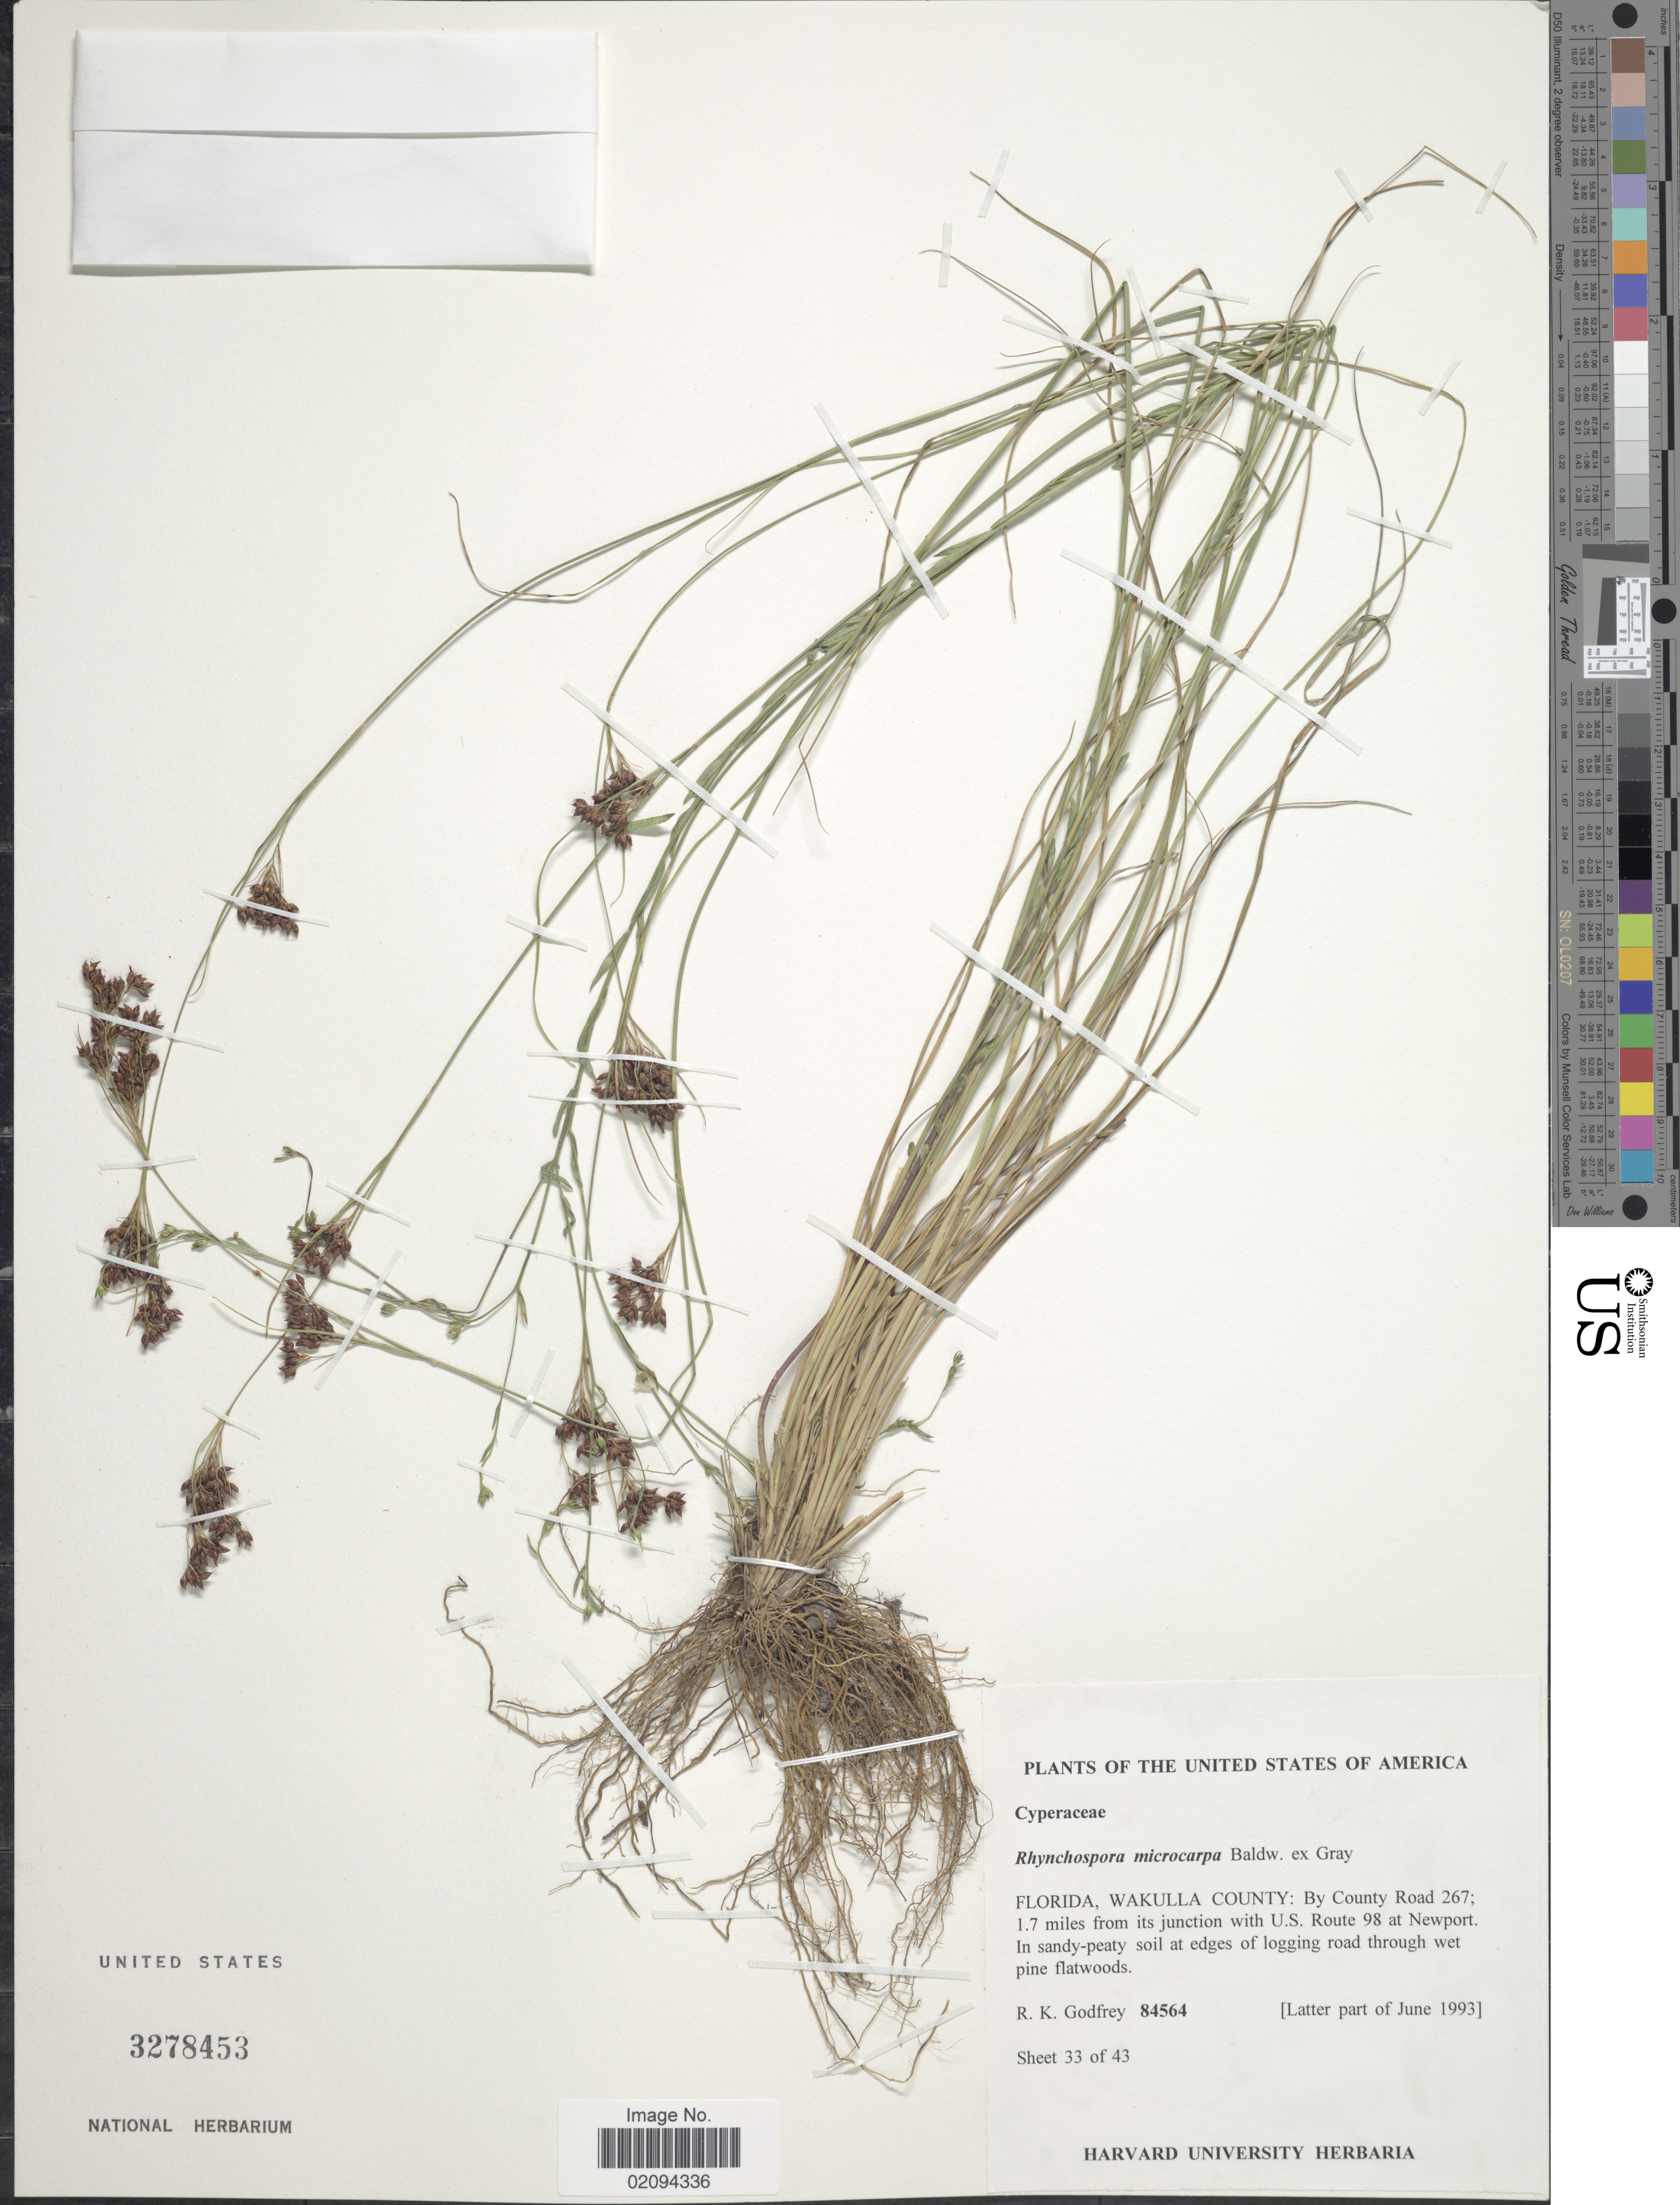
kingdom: Plantae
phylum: Tracheophyta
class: Liliopsida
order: Poales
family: Cyperaceae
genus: Rhynchospora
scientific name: Rhynchospora microcarpa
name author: Baldwin ex A. Gray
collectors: R. K. Godfrey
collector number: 84564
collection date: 1993-06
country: United States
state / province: Florida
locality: Wakulla County: By County Road 267; 1.7 miles from its junction with U.S. Route 98 at Newport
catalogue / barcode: US 3278453